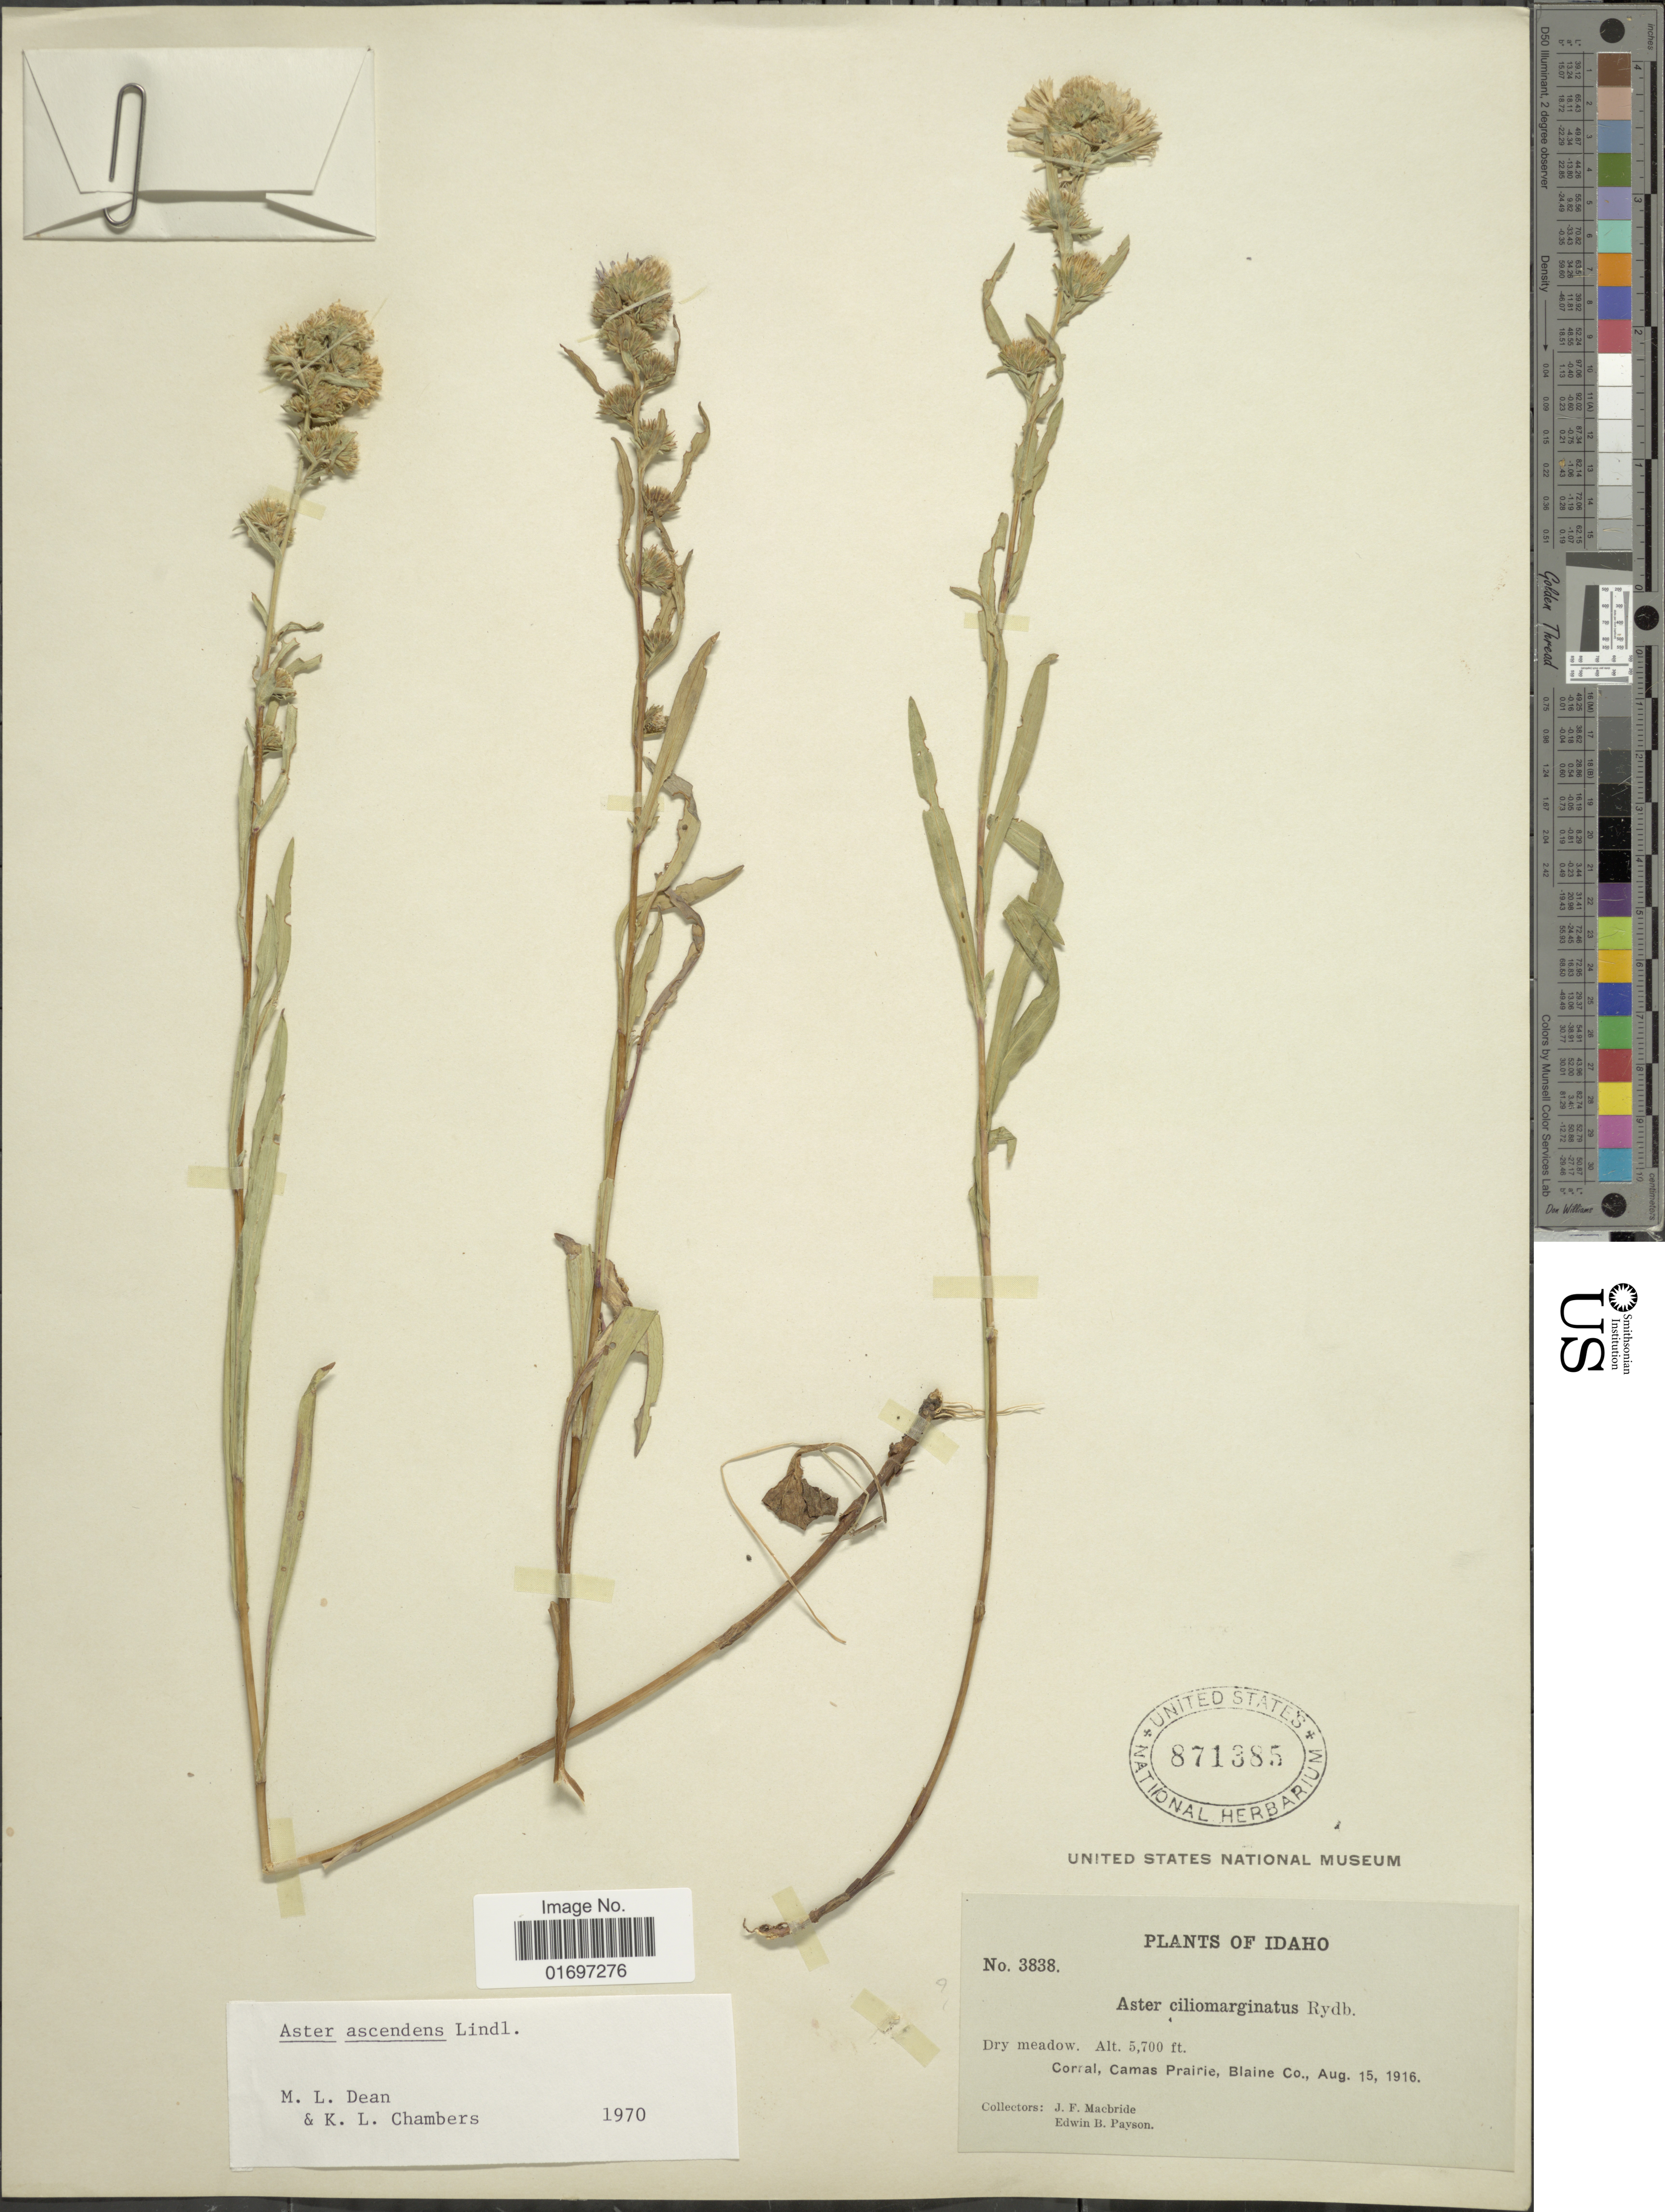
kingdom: Plantae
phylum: Tracheophyta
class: Magnoliopsida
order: Asterales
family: Asteraceae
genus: Symphyotrichum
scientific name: Symphyotrichum ascendens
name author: (Lindl.) G.L. Nesom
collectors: J. F. Macbride & E. B. Payson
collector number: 3838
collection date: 1916-08-15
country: United States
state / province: Idaho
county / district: Blaine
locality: Dry meadow. Corral, Camas Prairie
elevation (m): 1737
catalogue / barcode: US 871385